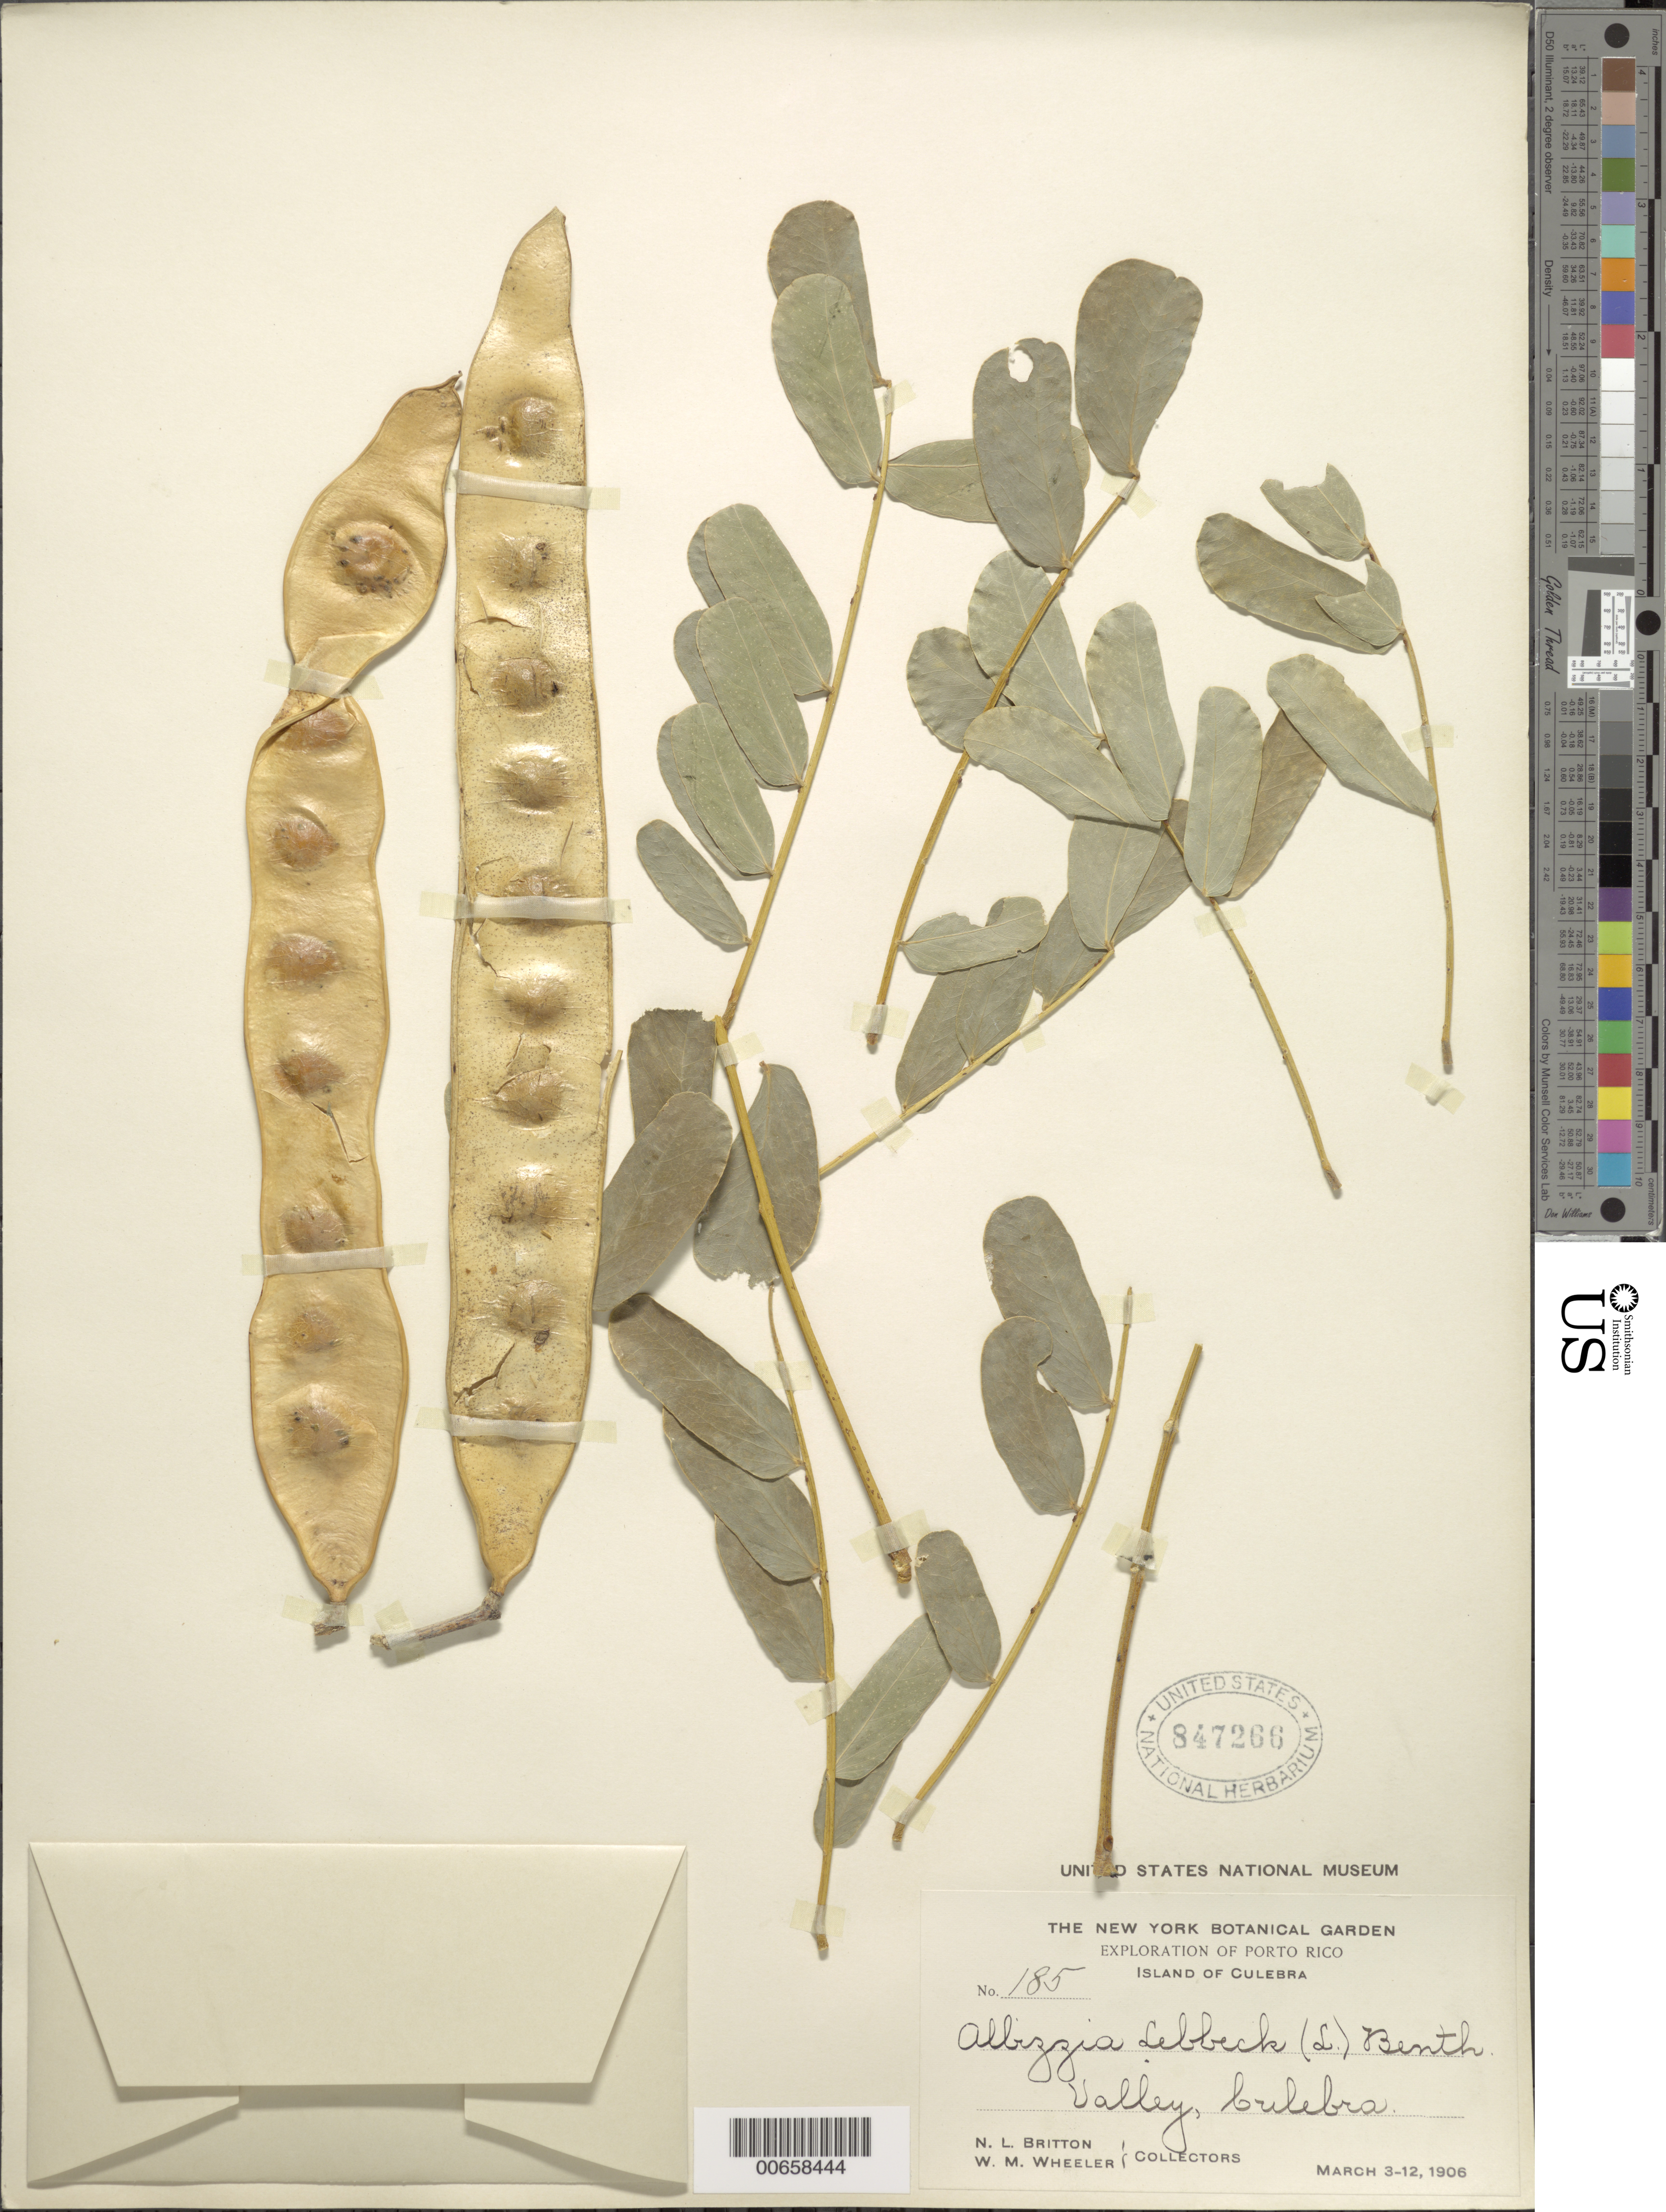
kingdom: Plantae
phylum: Tracheophyta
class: Magnoliopsida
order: Fabales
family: Fabaceae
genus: Albizia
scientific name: Albizia lebbeck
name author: (L.) Benth.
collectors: N. Britton & W. Wheeler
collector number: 185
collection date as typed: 03 Mar 1906 to 12 Mar 1906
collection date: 1906-03-03/1906-03-12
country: Puerto Rico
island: Culebra Island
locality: Culebra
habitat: Valley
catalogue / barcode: US 847266